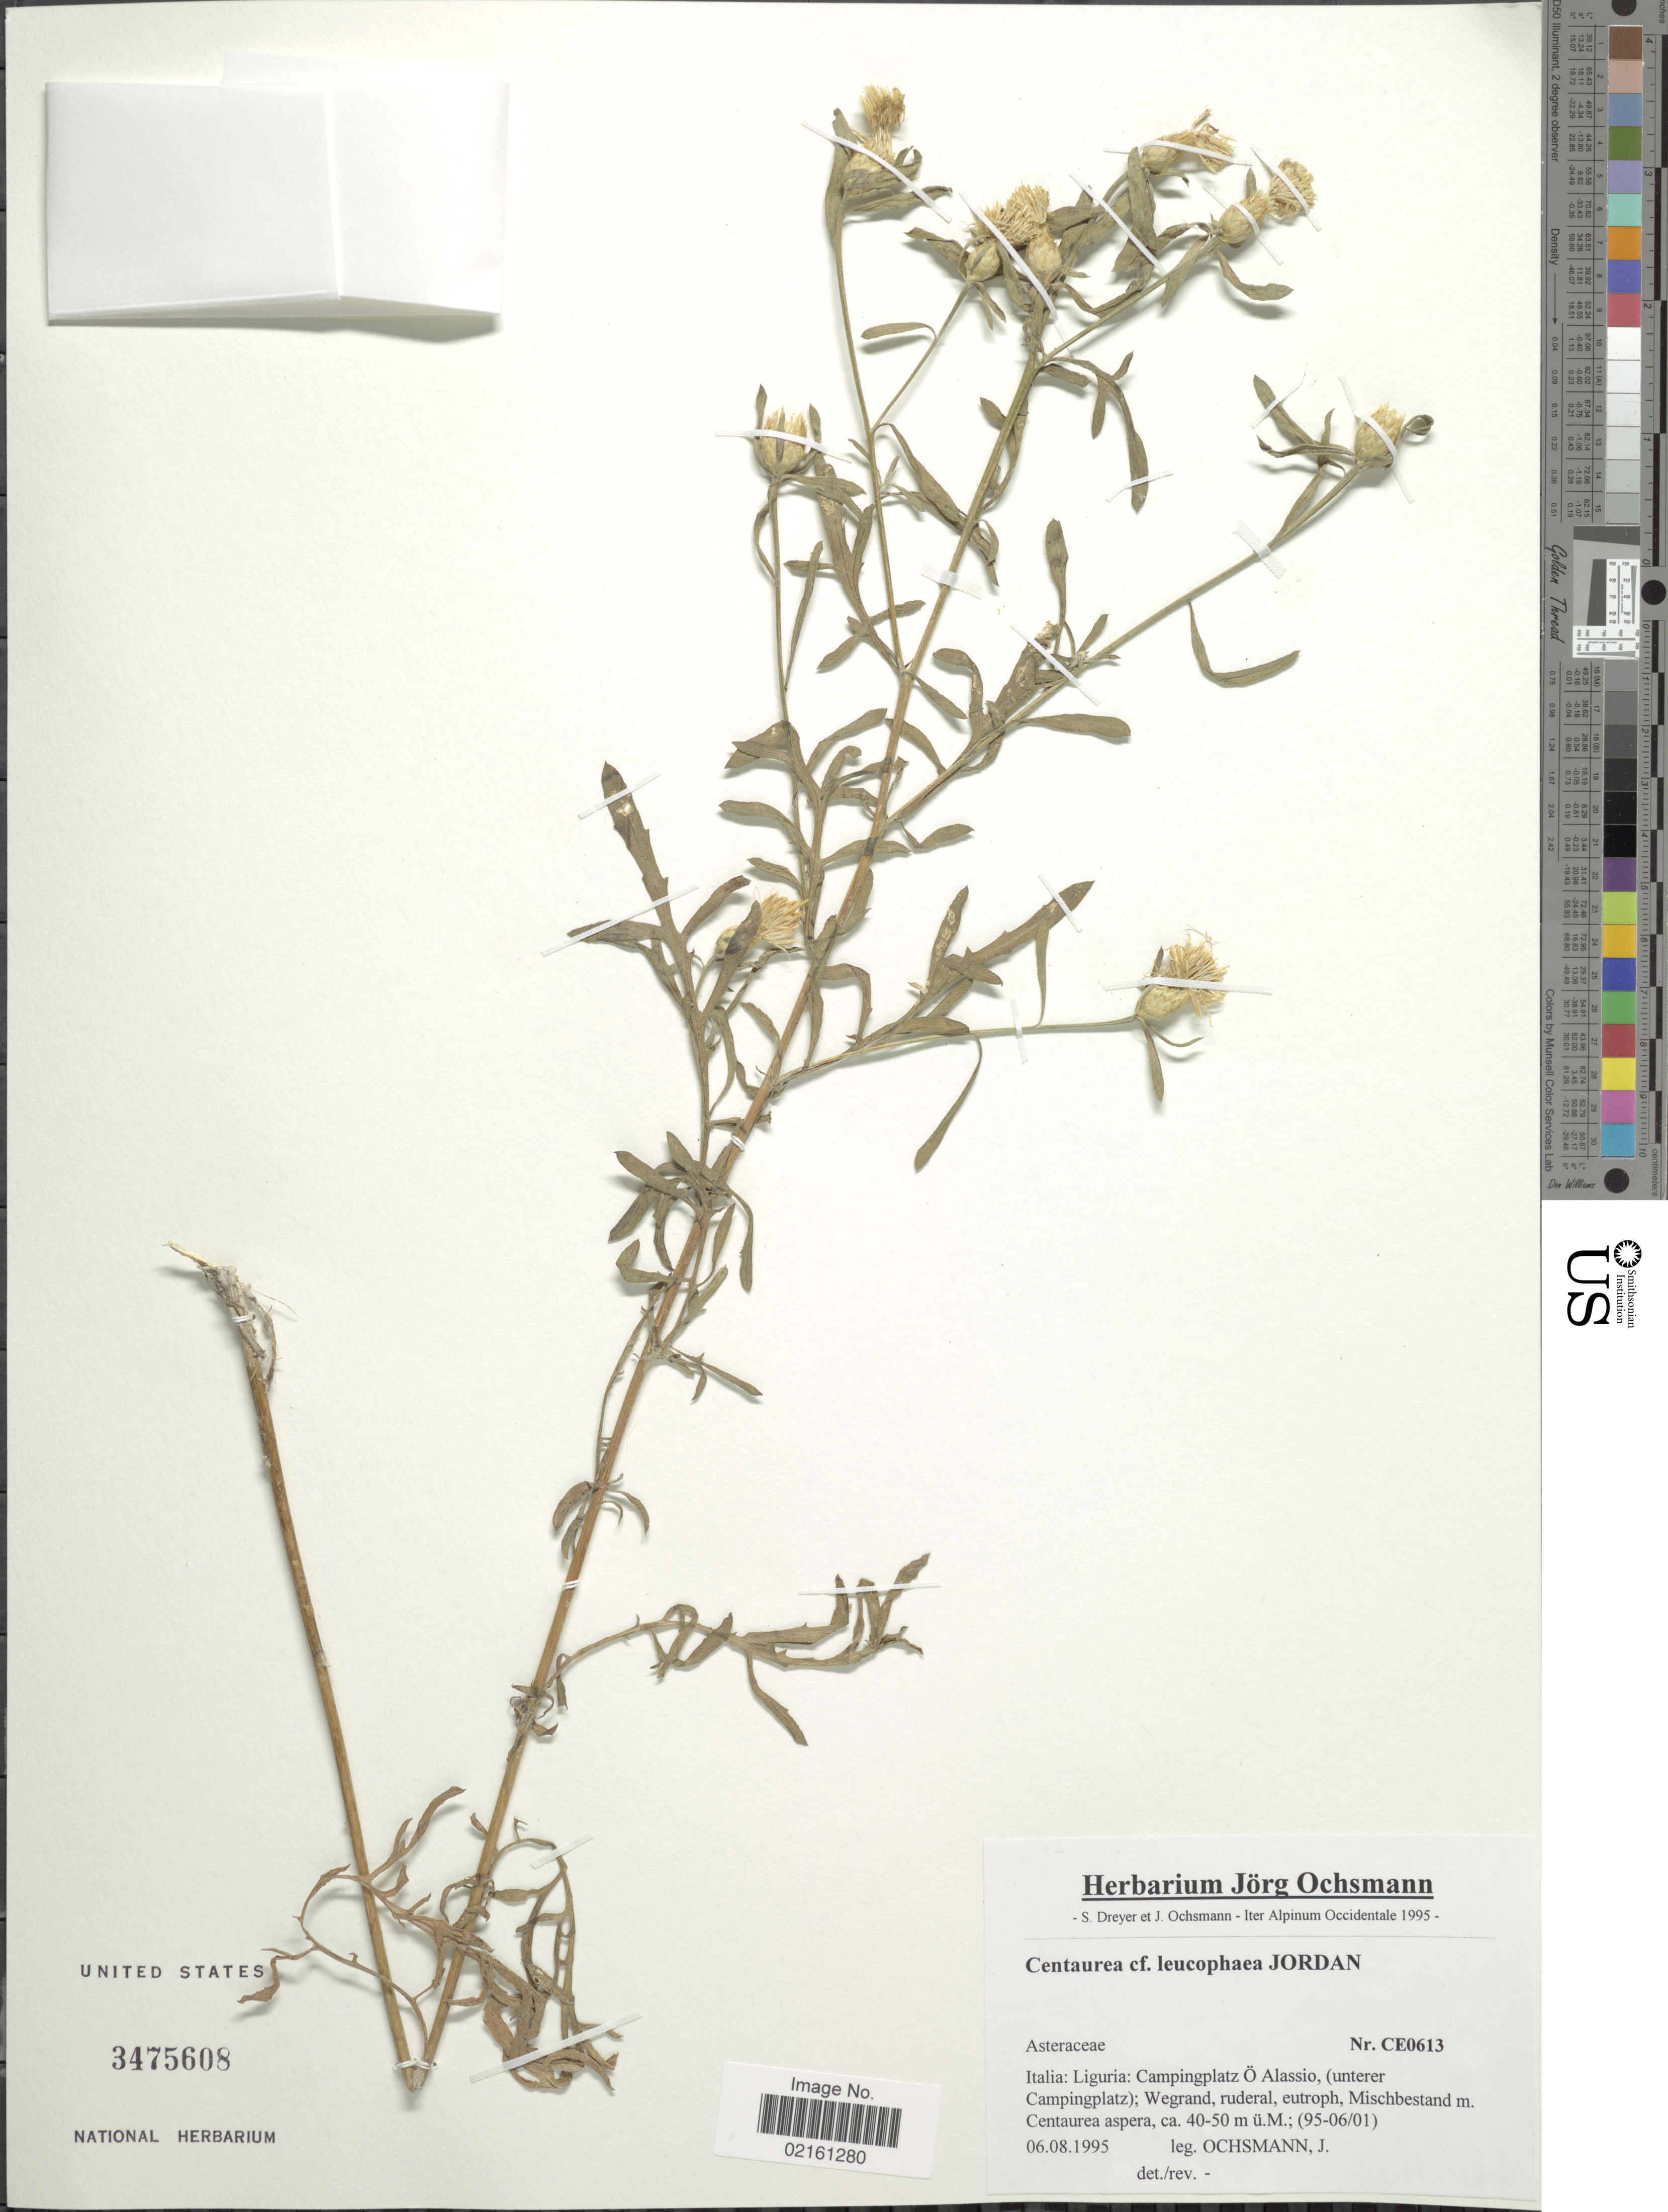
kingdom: Plantae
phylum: Tracheophyta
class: Magnoliopsida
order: Asterales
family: Asteraceae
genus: Centaurea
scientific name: Centaurea leucophaea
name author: Jord.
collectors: J. Ochsmann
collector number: CE0613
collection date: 1995-08-06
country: Italy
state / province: Liguria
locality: Campingplatz O Alassio (unterer Campingplatz)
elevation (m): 40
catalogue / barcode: US 3475608